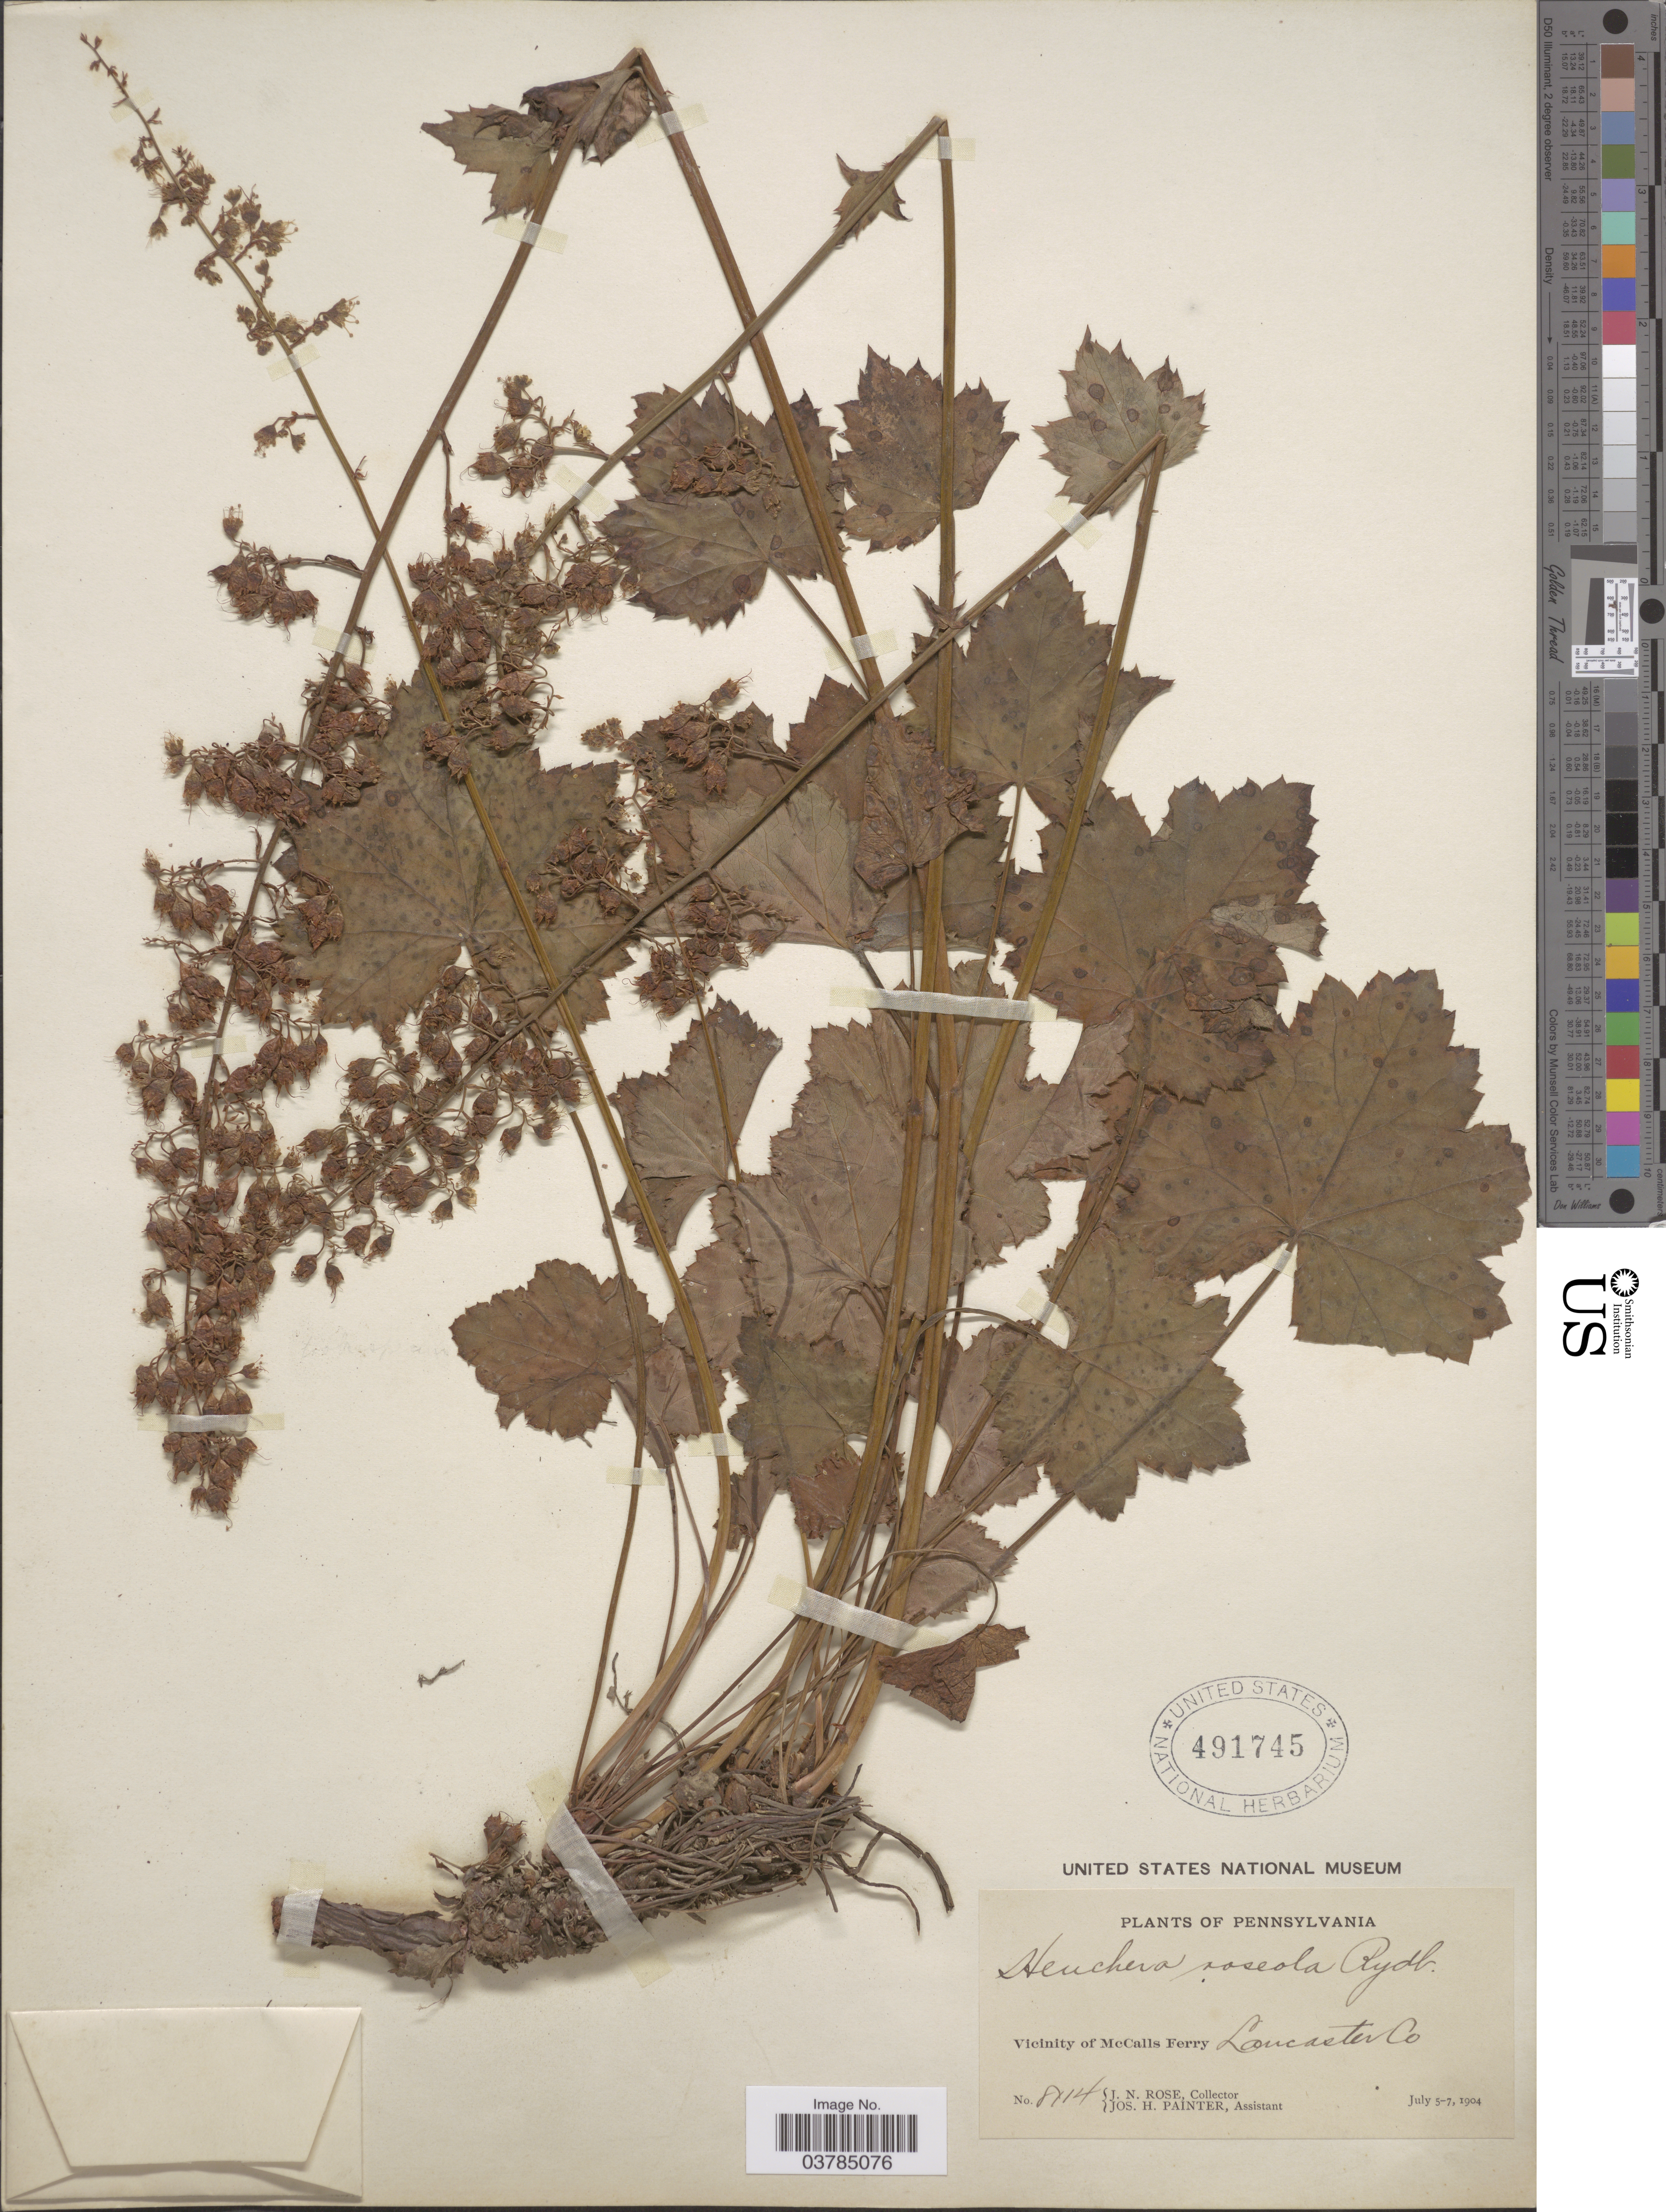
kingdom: Plantae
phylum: Tracheophyta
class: Magnoliopsida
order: Saxifragales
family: Saxifragaceae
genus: Heuchera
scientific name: Heuchera roseola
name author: Rydb.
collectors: J. N. Rose & J. H. Painter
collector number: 8114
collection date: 1904-07-05/1904-07-07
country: United States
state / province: Pennsylvania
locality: Vicinity of McCalls Ferry. Lancaster Co.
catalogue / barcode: US 491745